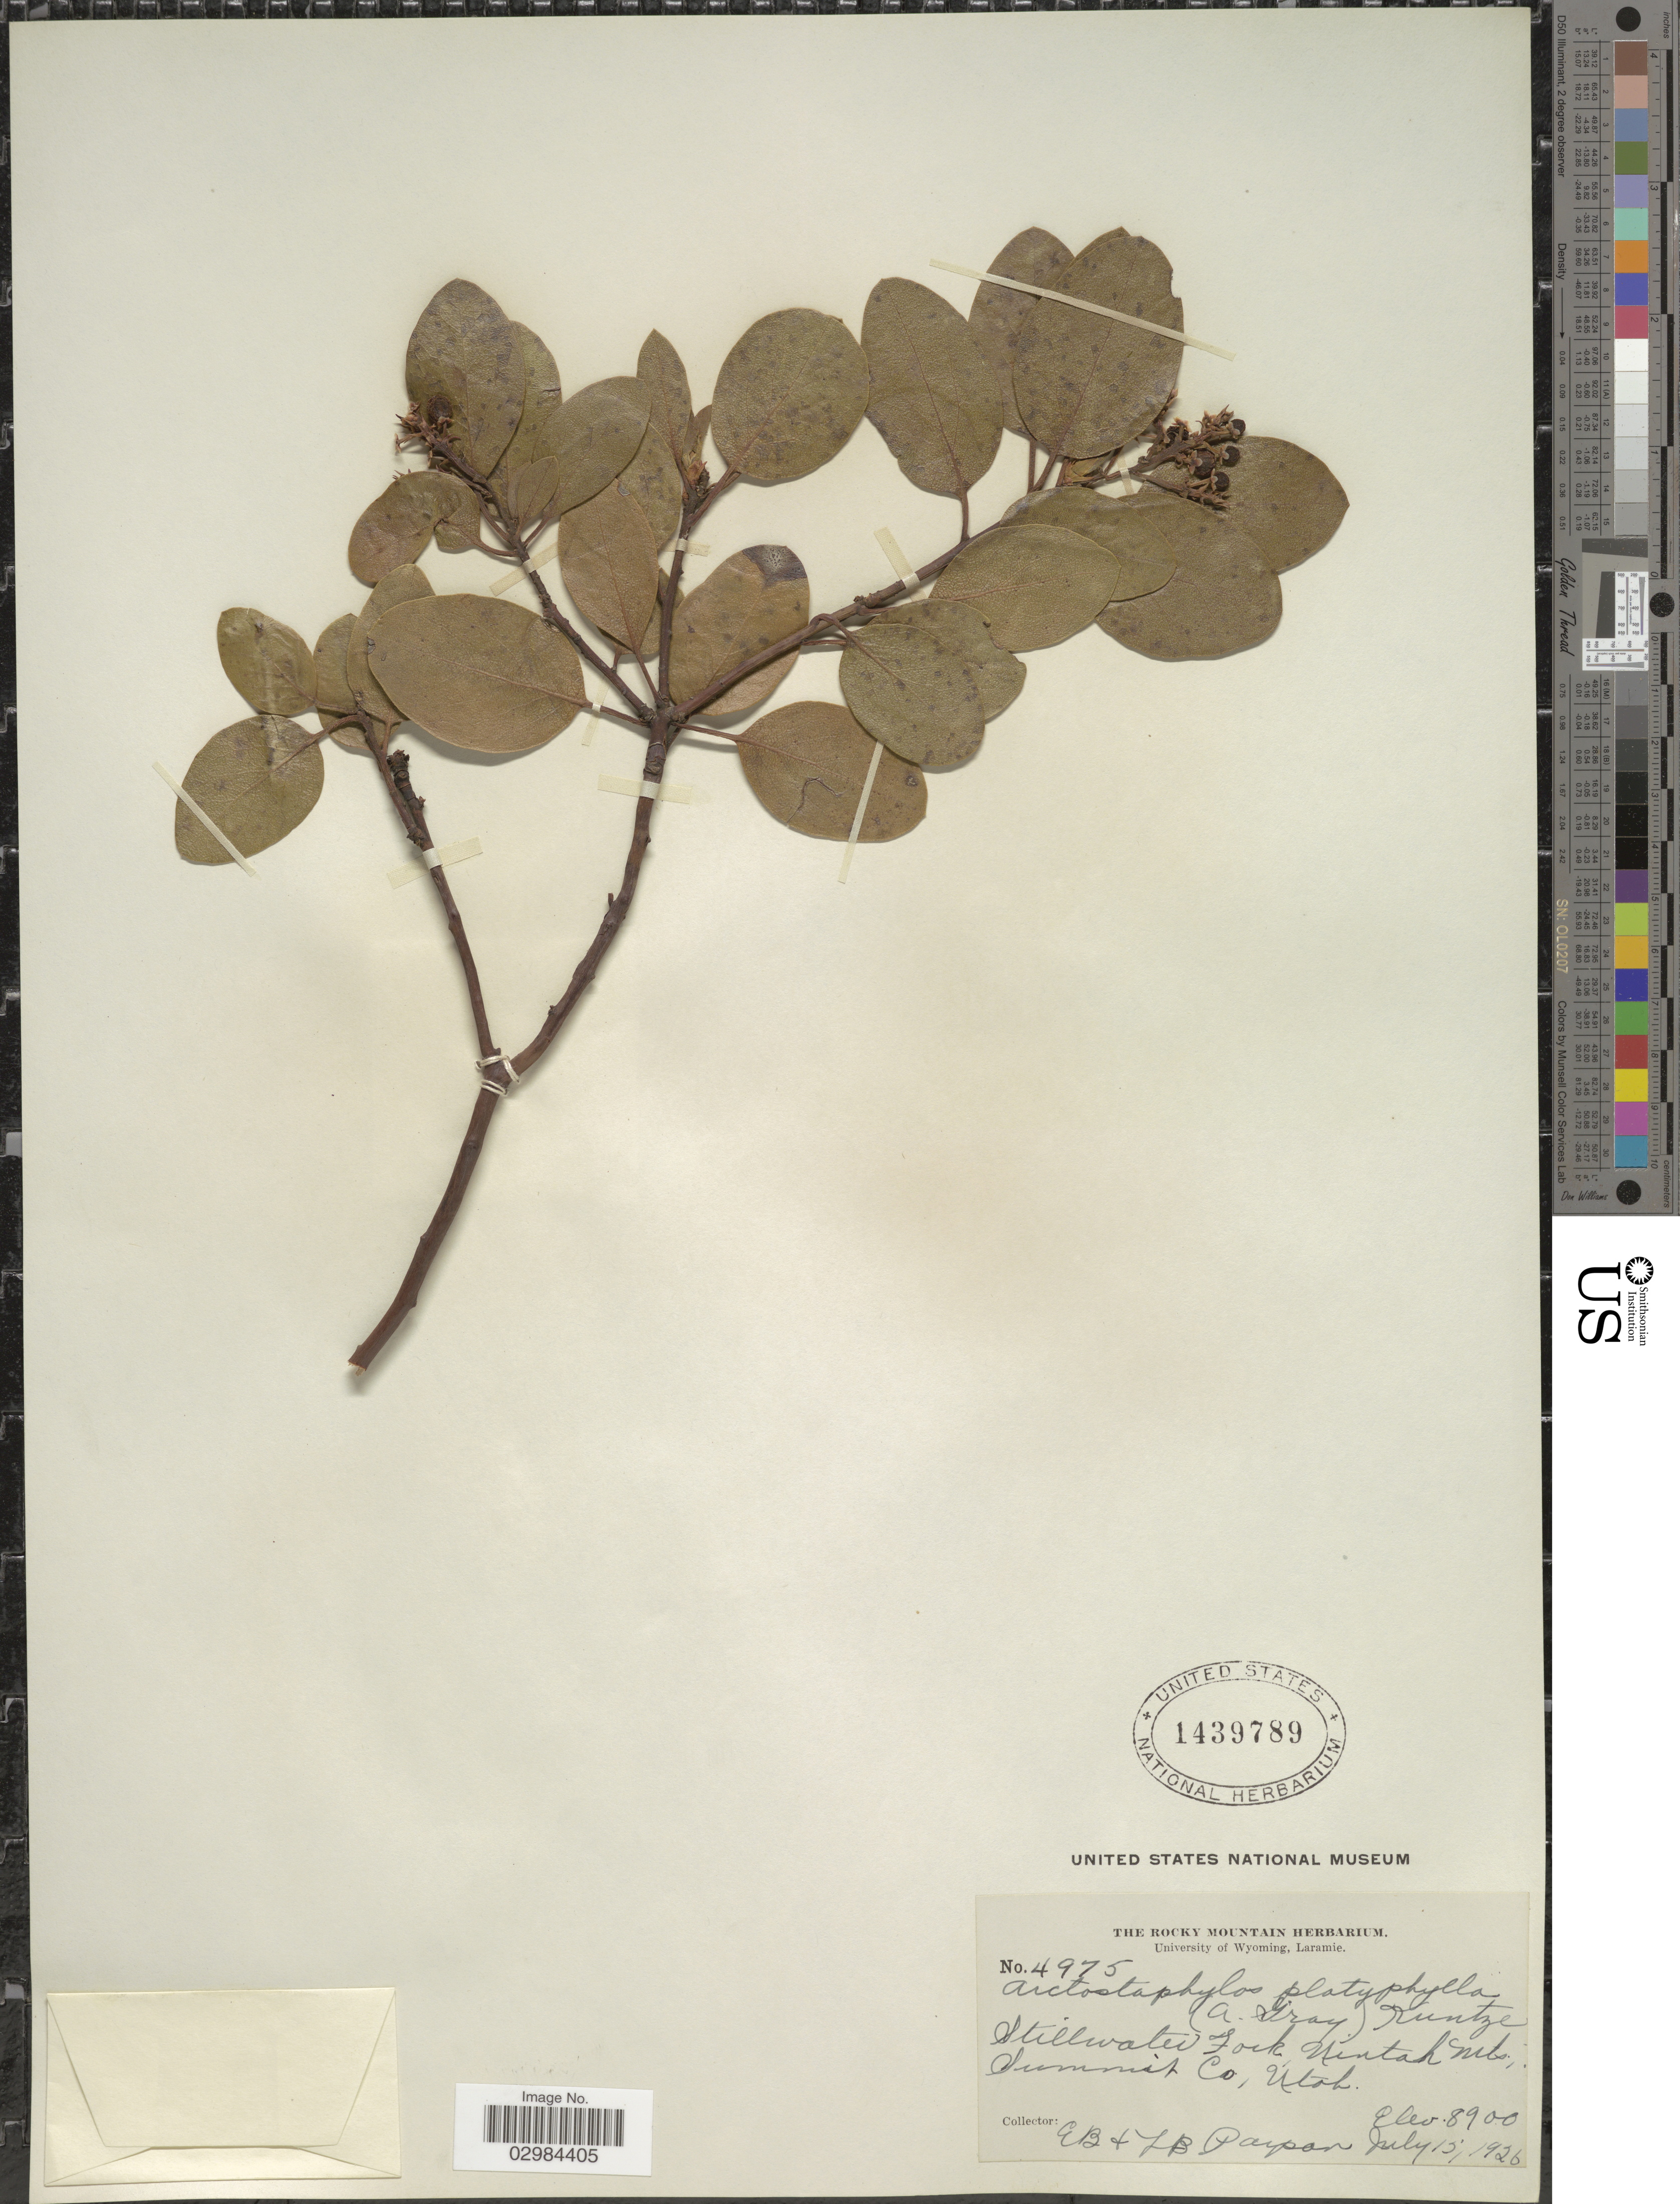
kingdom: Plantae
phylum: Tracheophyta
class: Magnoliopsida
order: Ericales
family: Ericaceae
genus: Arctostaphylos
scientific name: Arctostaphylos platyphylla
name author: (A. Gray) Kuntze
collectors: E. B. Payson & L. Payson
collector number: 4975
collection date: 1926-07-15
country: United States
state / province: Utah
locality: Stillwater Fork, Uintah Mts., Summit Co.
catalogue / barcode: US 1439789